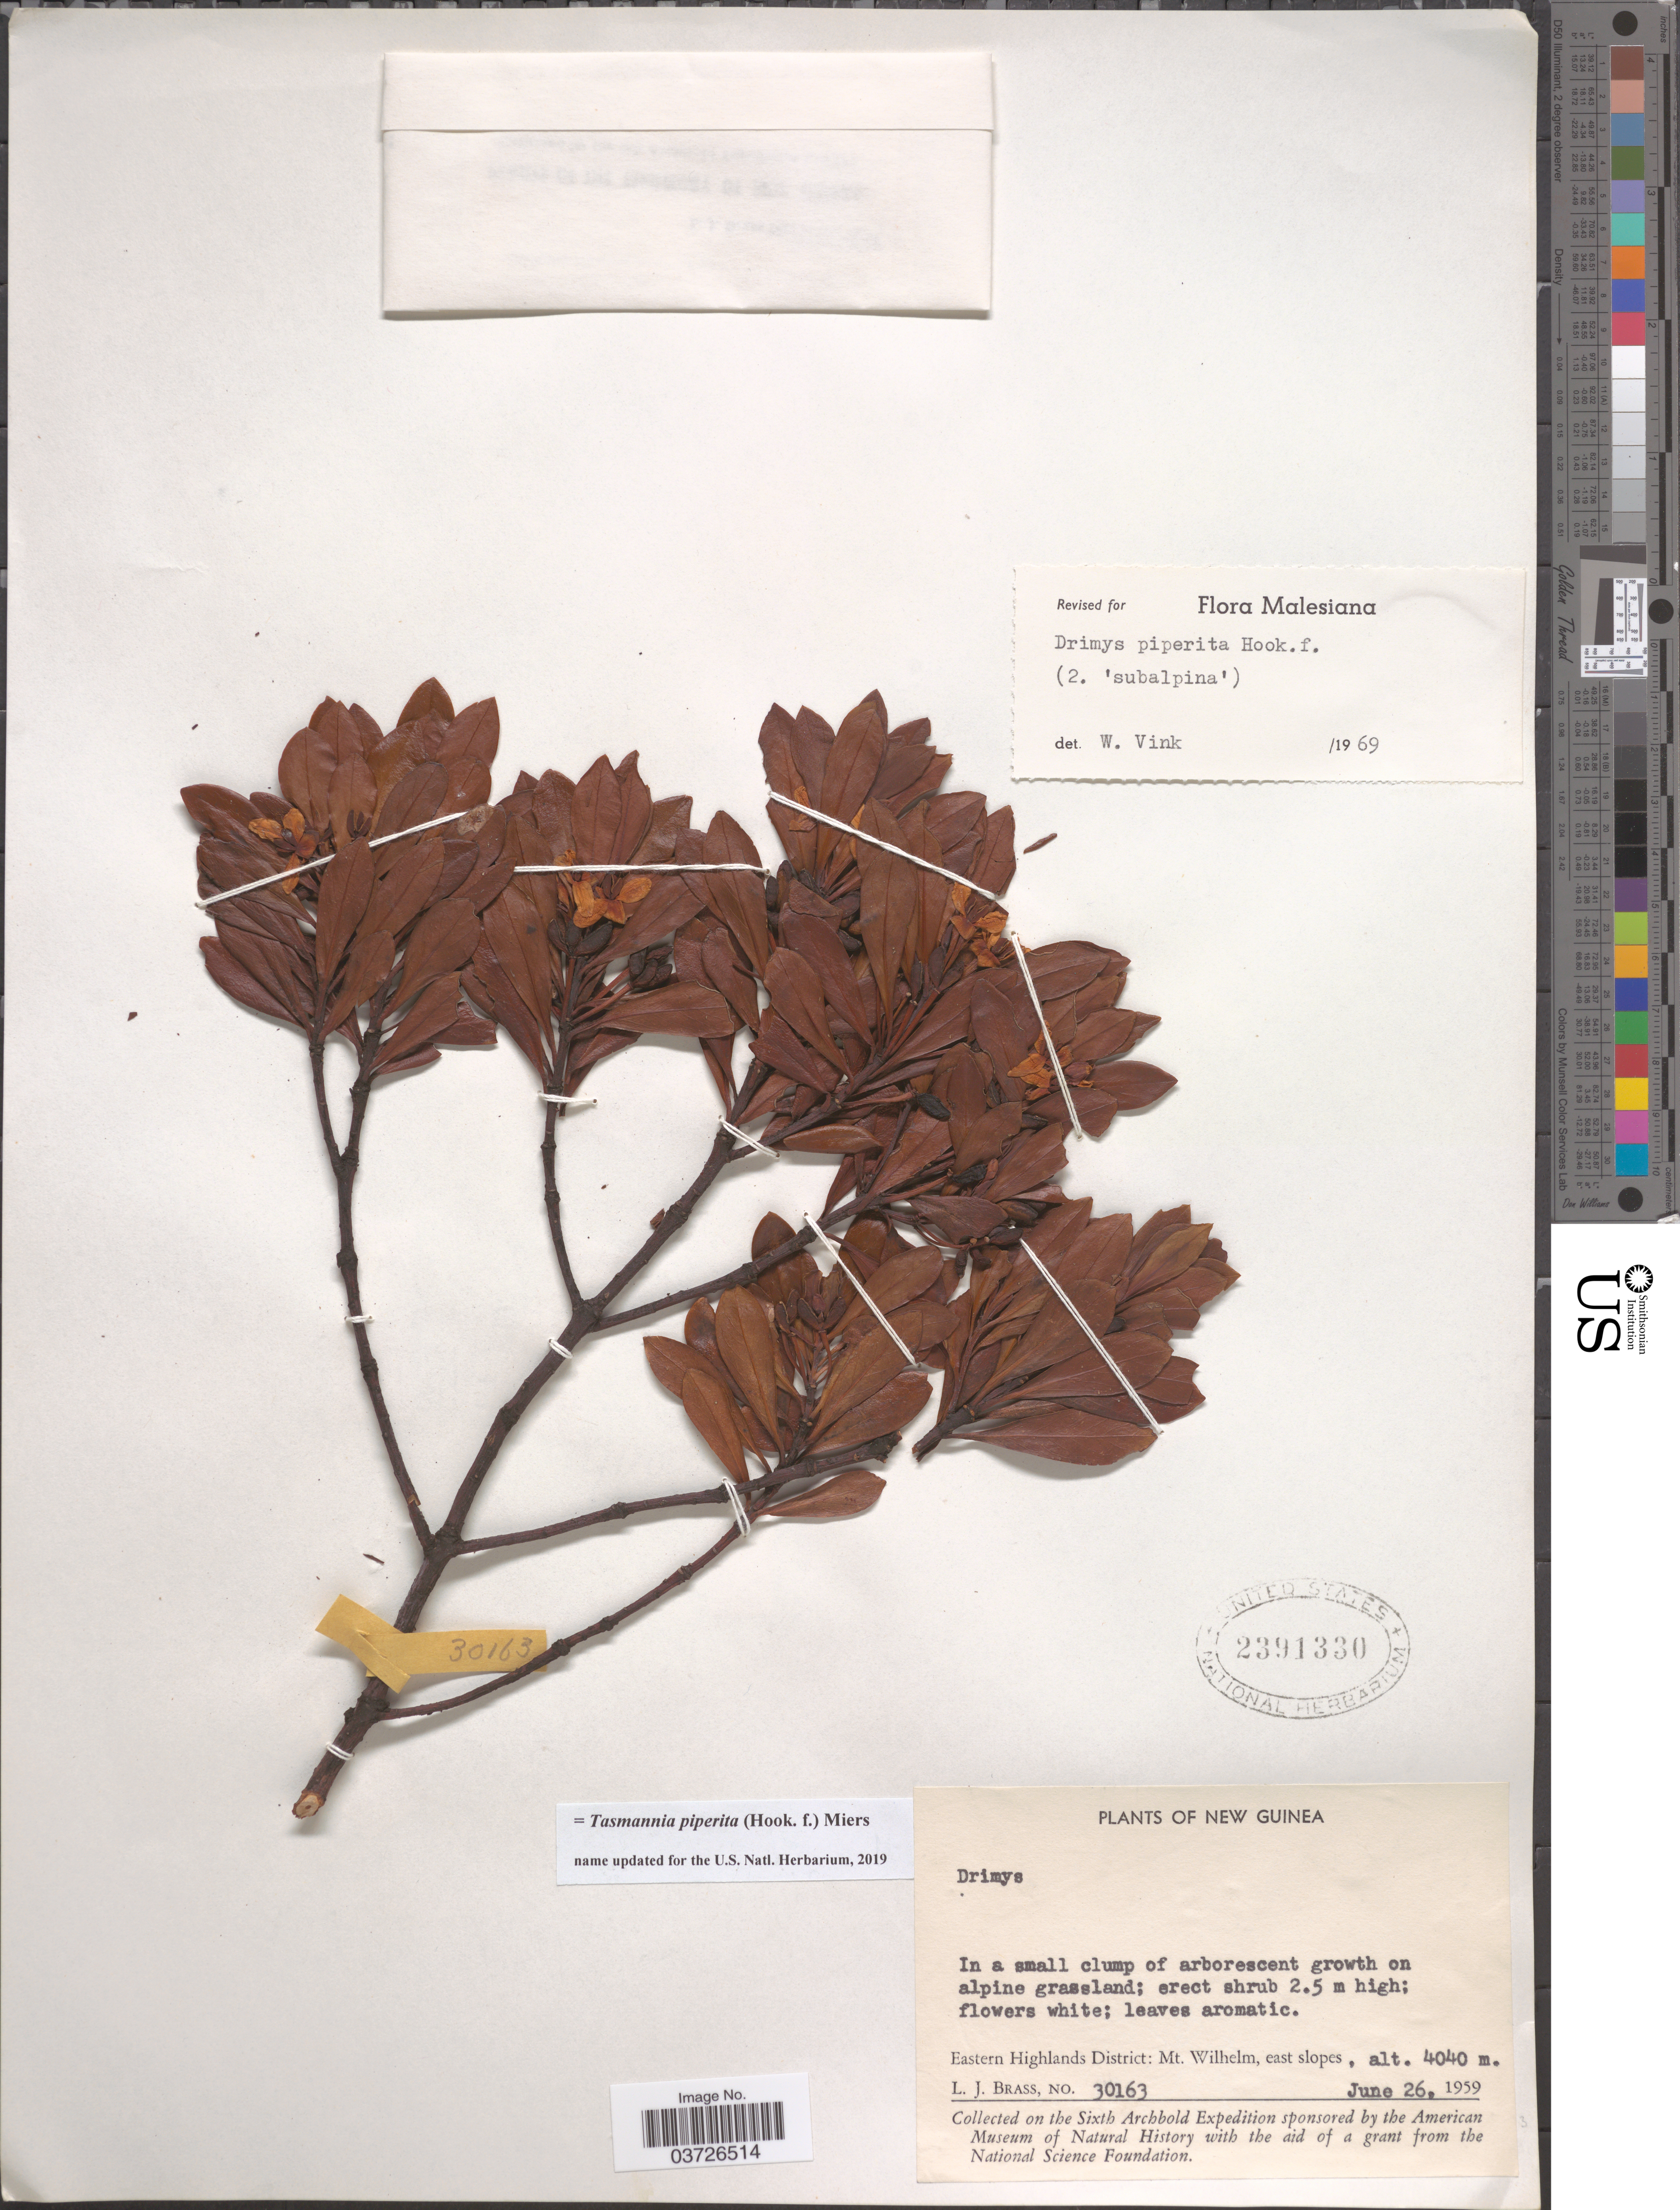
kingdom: Plantae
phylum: Tracheophyta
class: Magnoliopsida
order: Canellales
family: Winteraceae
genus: Tasmannia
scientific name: Tasmannia piperita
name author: (Hook. f.) Miers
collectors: L. J. Brass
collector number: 30163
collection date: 1959-06-26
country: Papua New Guinea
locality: New Guinea. Eastern Highlands District: Mt. Wilhelm, east slopes.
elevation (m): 4040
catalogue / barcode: US 2391330